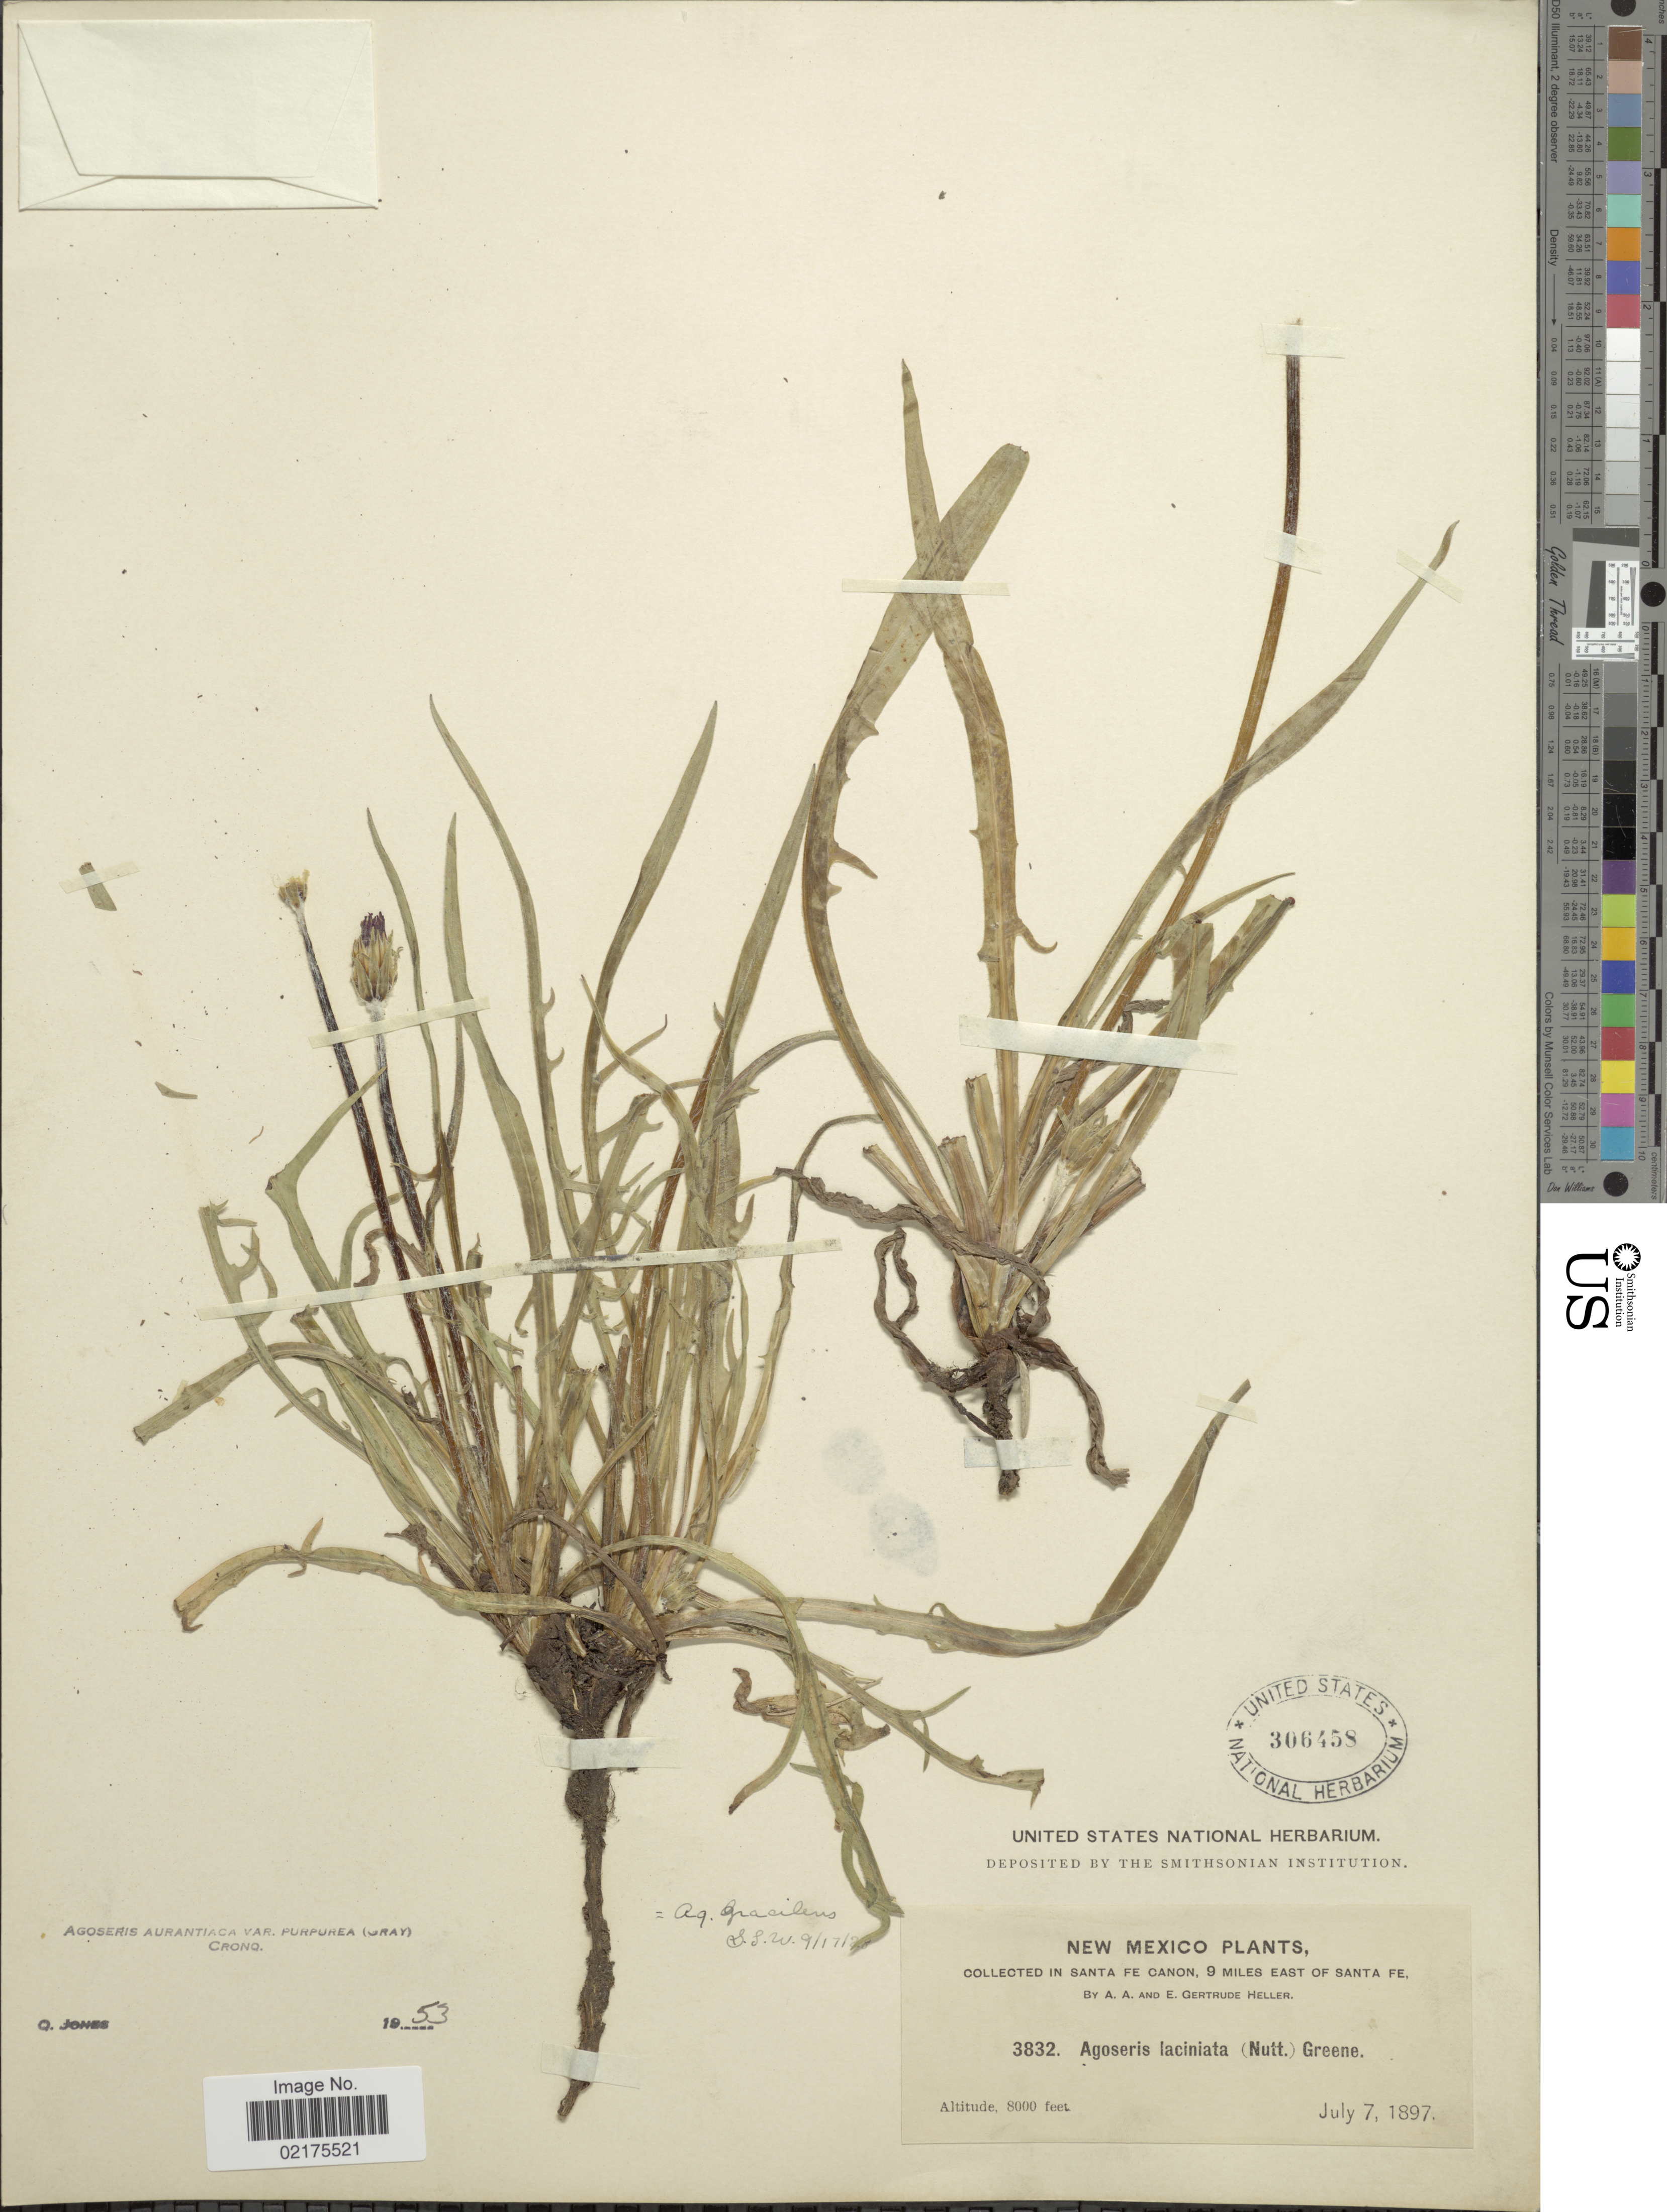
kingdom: Plantae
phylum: Tracheophyta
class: Magnoliopsida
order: Asterales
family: Asteraceae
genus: Agoseris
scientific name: Agoseris aurantiaca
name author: (Hook.) Greene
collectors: A. A. Heller & E. G. Heller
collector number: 3832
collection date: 1897-07-07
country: United States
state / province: New Mexico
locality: Santa Fe Canon, 9 miles east of Santa Fe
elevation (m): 2438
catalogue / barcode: US 306458